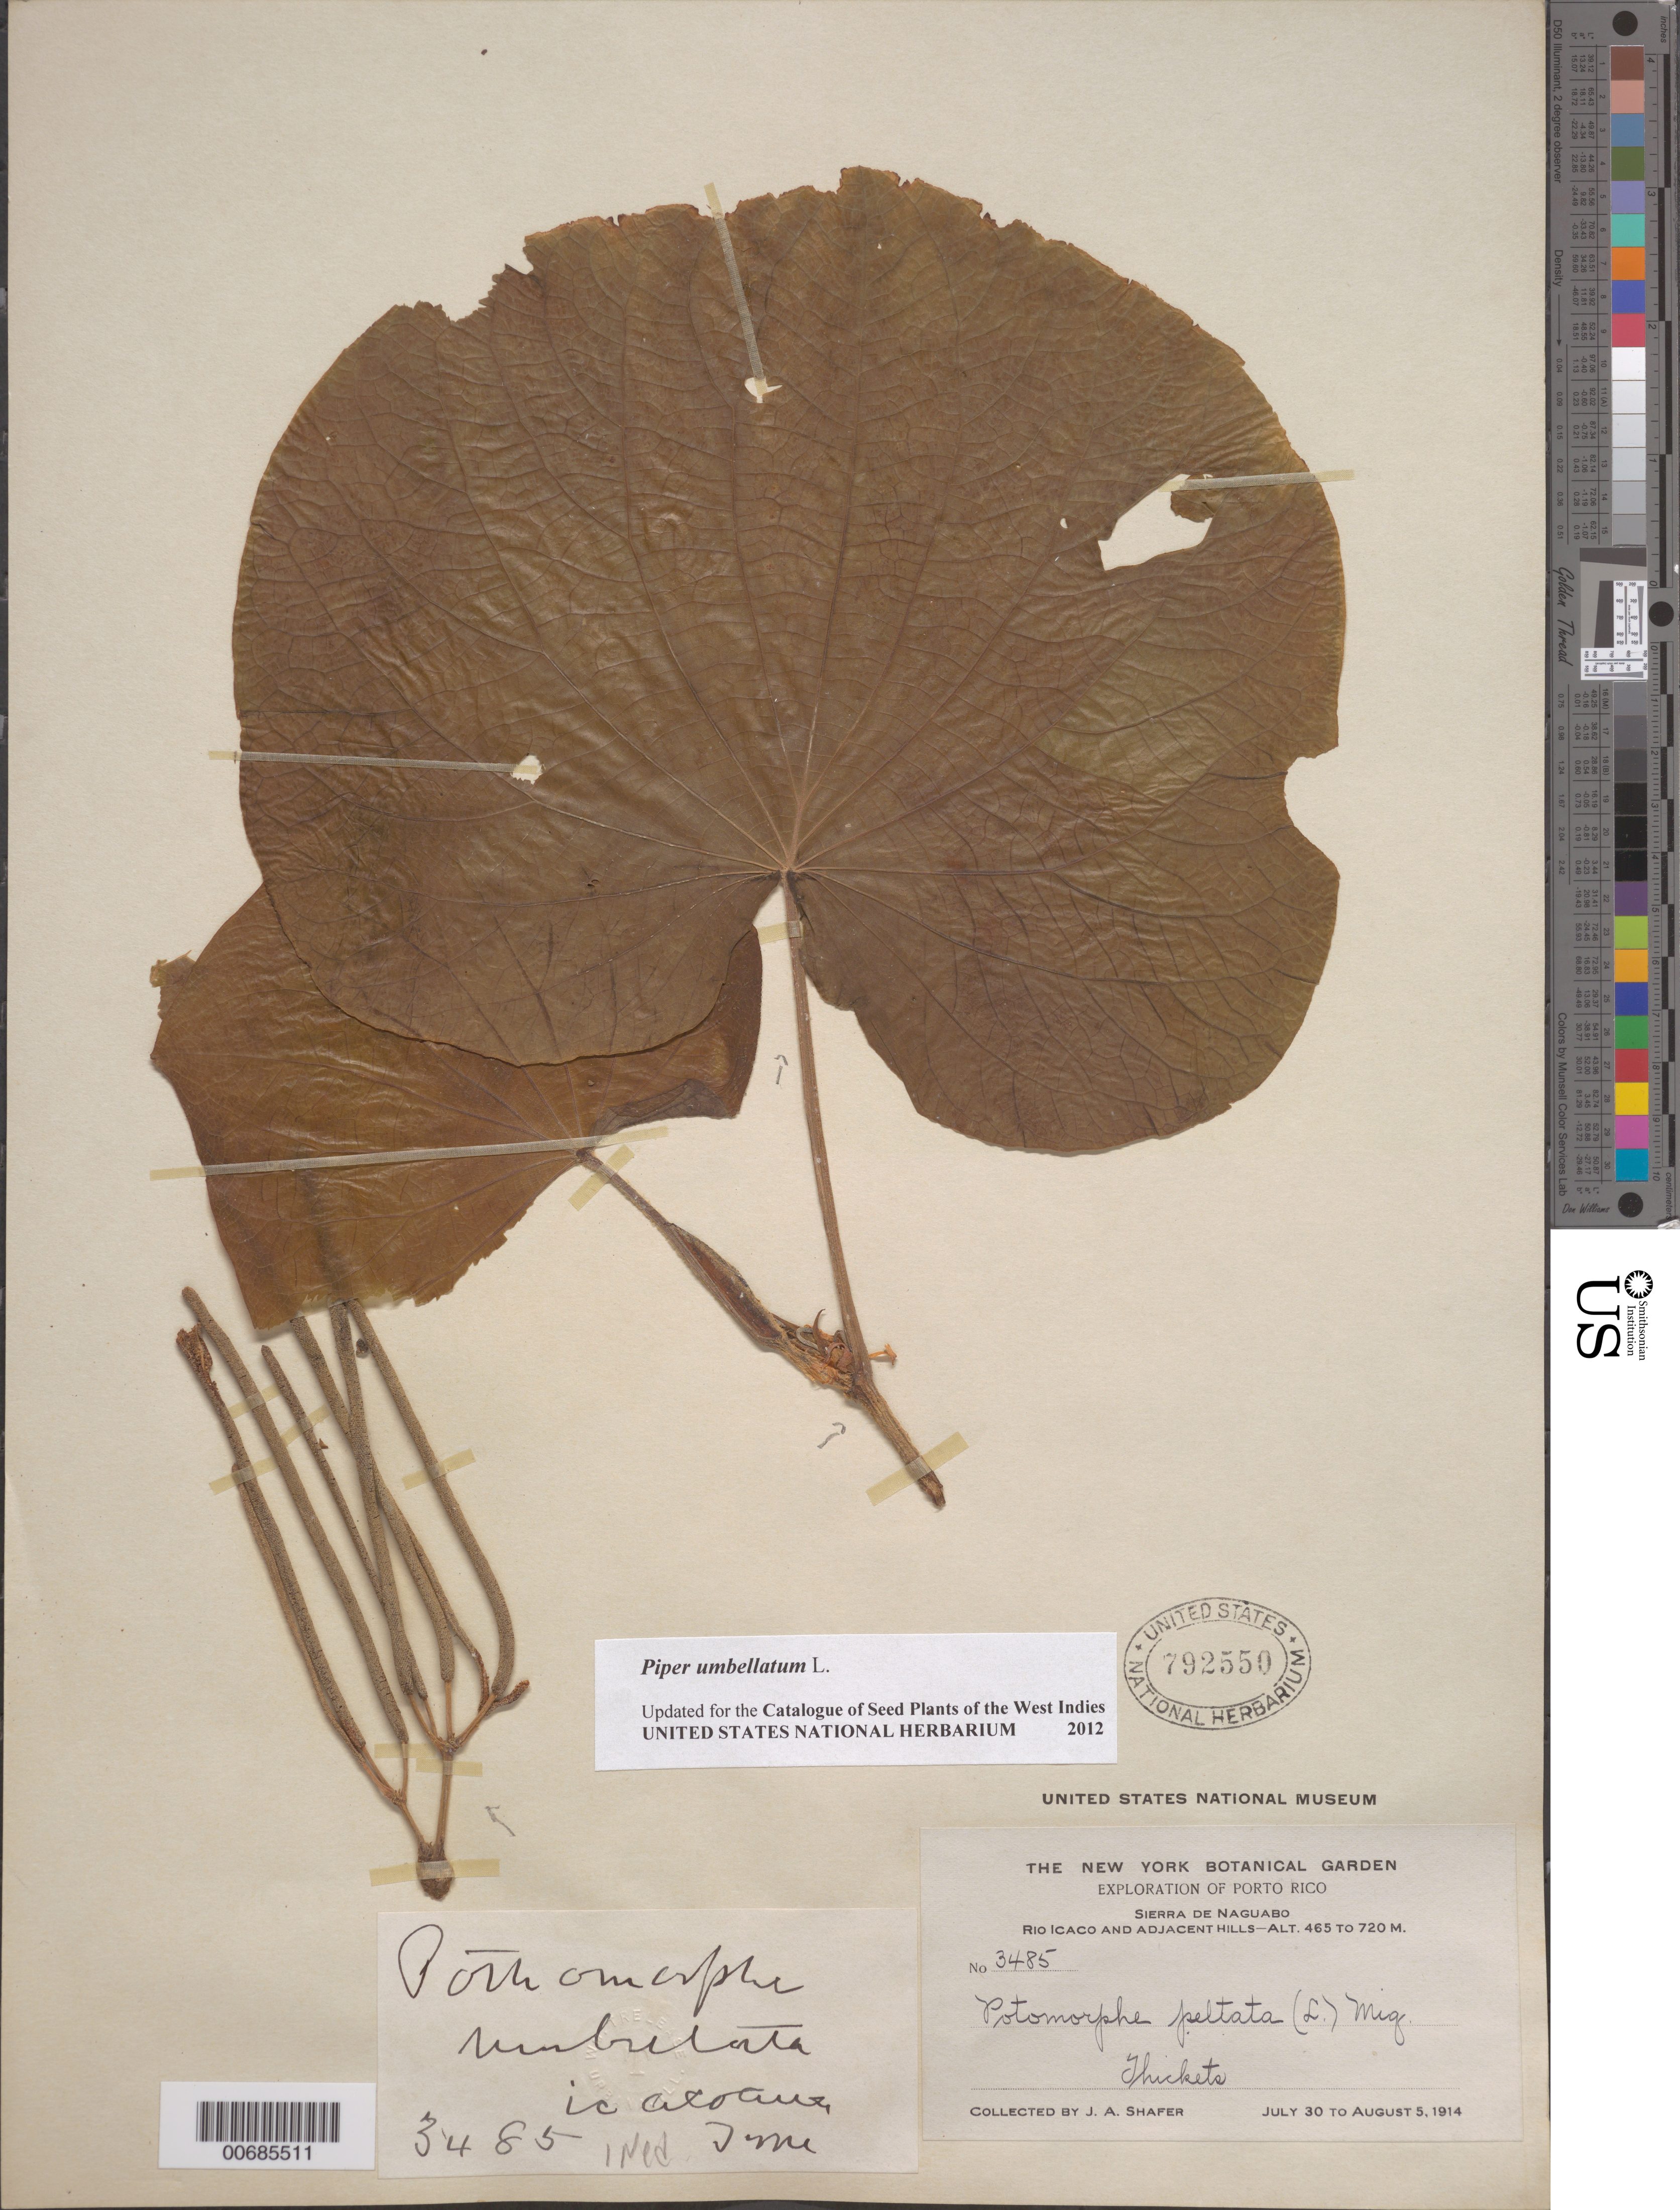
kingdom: Plantae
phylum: Tracheophyta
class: Magnoliopsida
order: Piperales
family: Piperaceae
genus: Piper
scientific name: Piper peltatum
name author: L.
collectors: J. A. Shafer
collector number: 3485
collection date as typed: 30 Jul 1914 to 05 Aug 1914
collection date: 1914-07-30/1914-08-05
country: Puerto Rico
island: Greater Antilles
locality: Rio Icaco and adjacent hills, Sierra de Naguabo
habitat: Thickets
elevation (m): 465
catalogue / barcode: US 792550